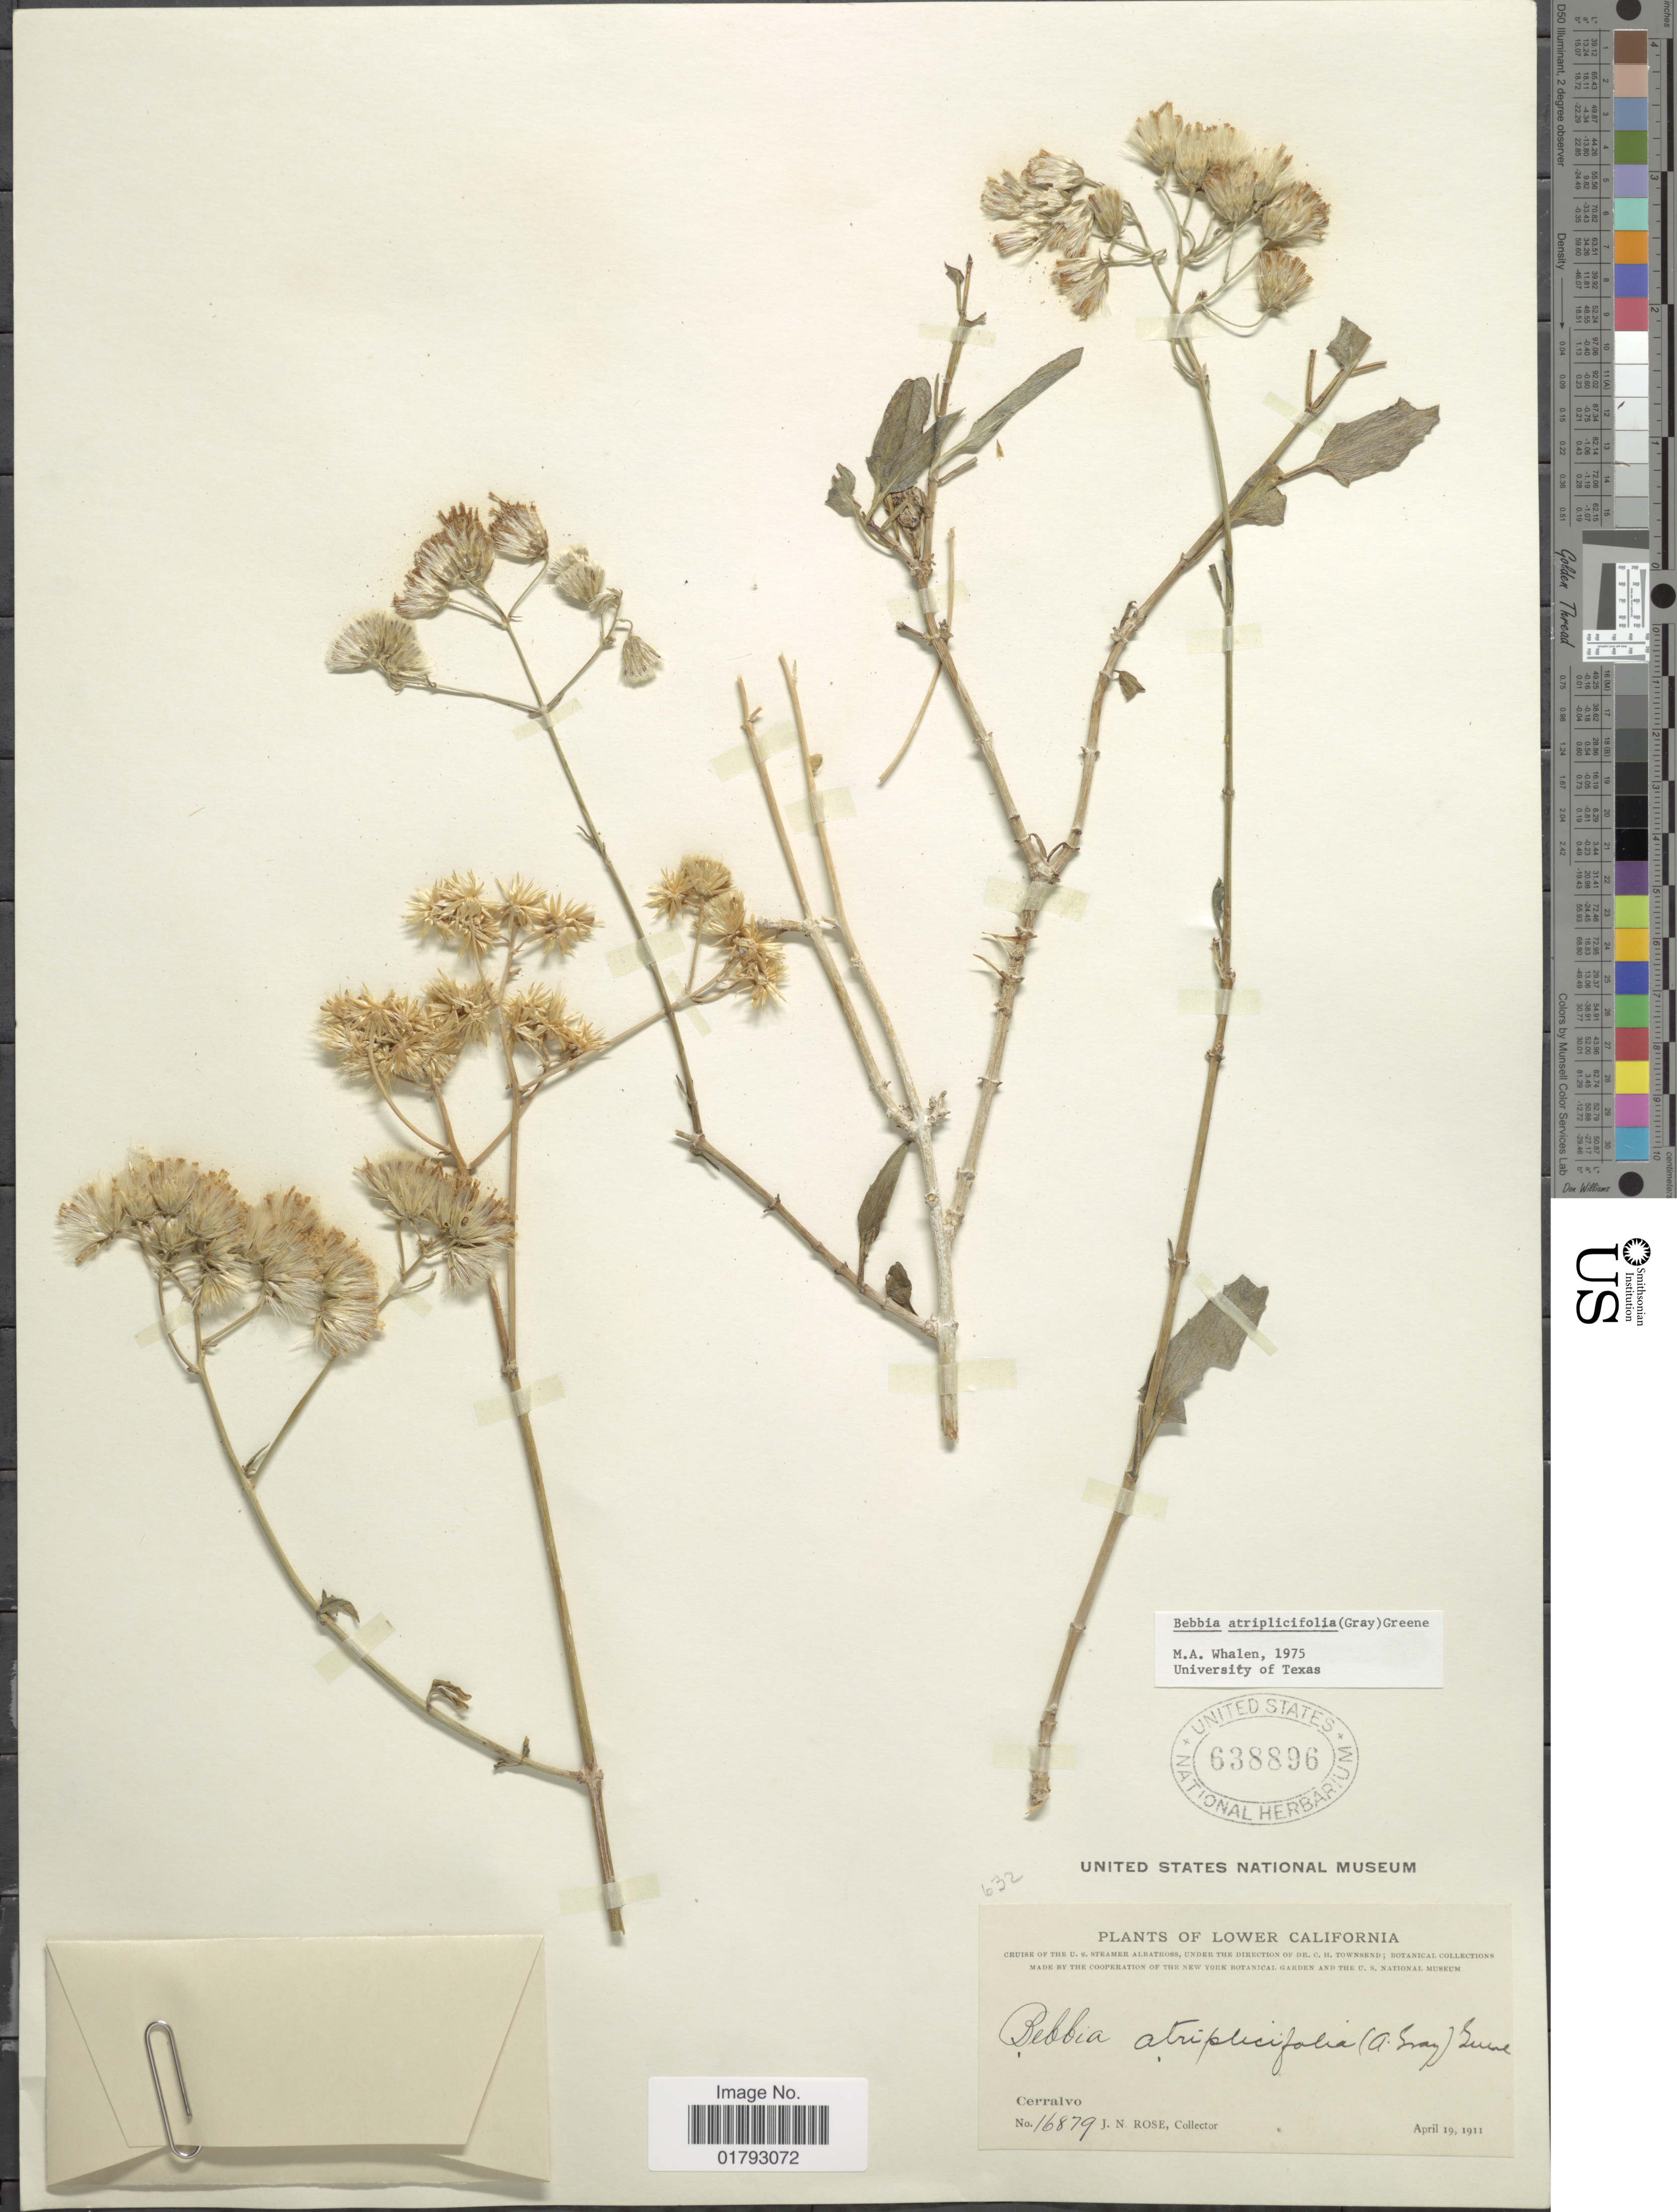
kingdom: Plantae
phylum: Tracheophyta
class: Magnoliopsida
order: Asterales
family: Asteraceae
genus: Bebbia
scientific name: Bebbia atriplicifolia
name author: (A. Gray) Greene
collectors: J. N. Rose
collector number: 16879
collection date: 1911-04-19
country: Mexico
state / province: Baja California Sur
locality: Lower California. Cerralvo.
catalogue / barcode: US 638896